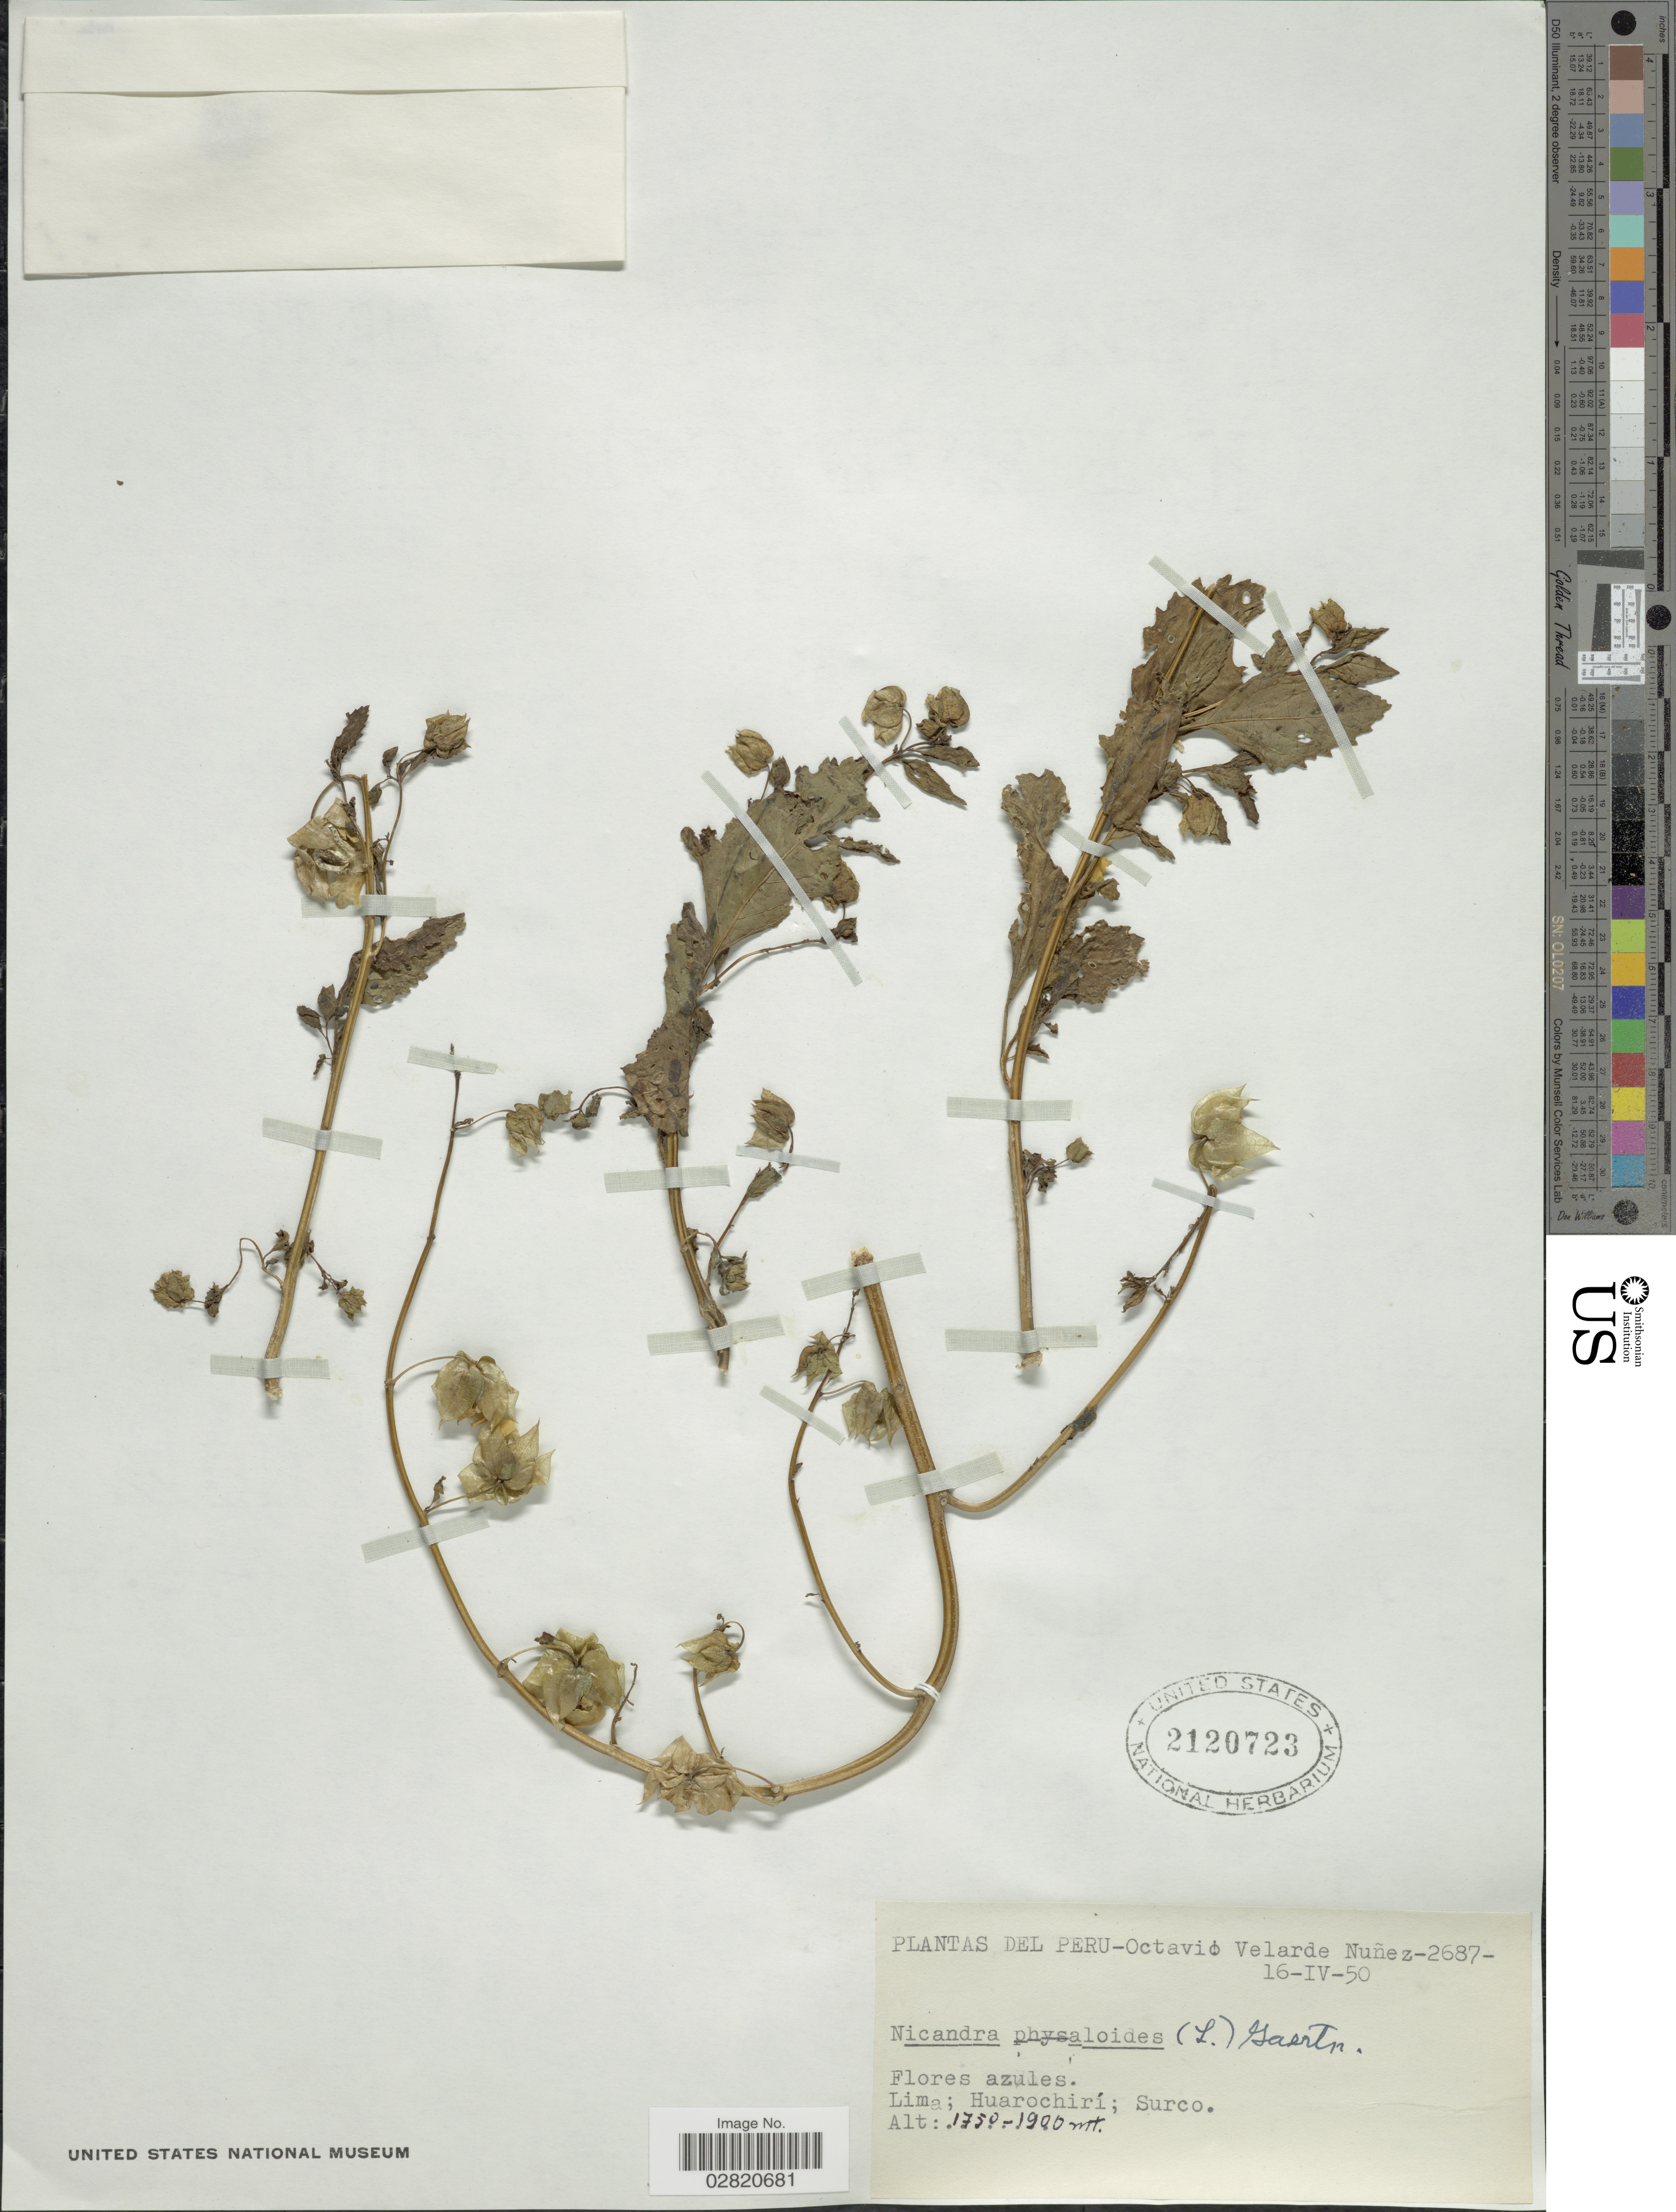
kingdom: Plantae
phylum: Tracheophyta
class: Magnoliopsida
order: Solanales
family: Solanaceae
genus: Nicandra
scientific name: Nicandra physalodes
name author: (L.) Gaertn.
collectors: O. Nuñez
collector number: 2687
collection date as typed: Transcribed d/m/y: 16/4/50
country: Peru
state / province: Lima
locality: Huarochirí; Surco.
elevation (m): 1750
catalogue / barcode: US 2120723